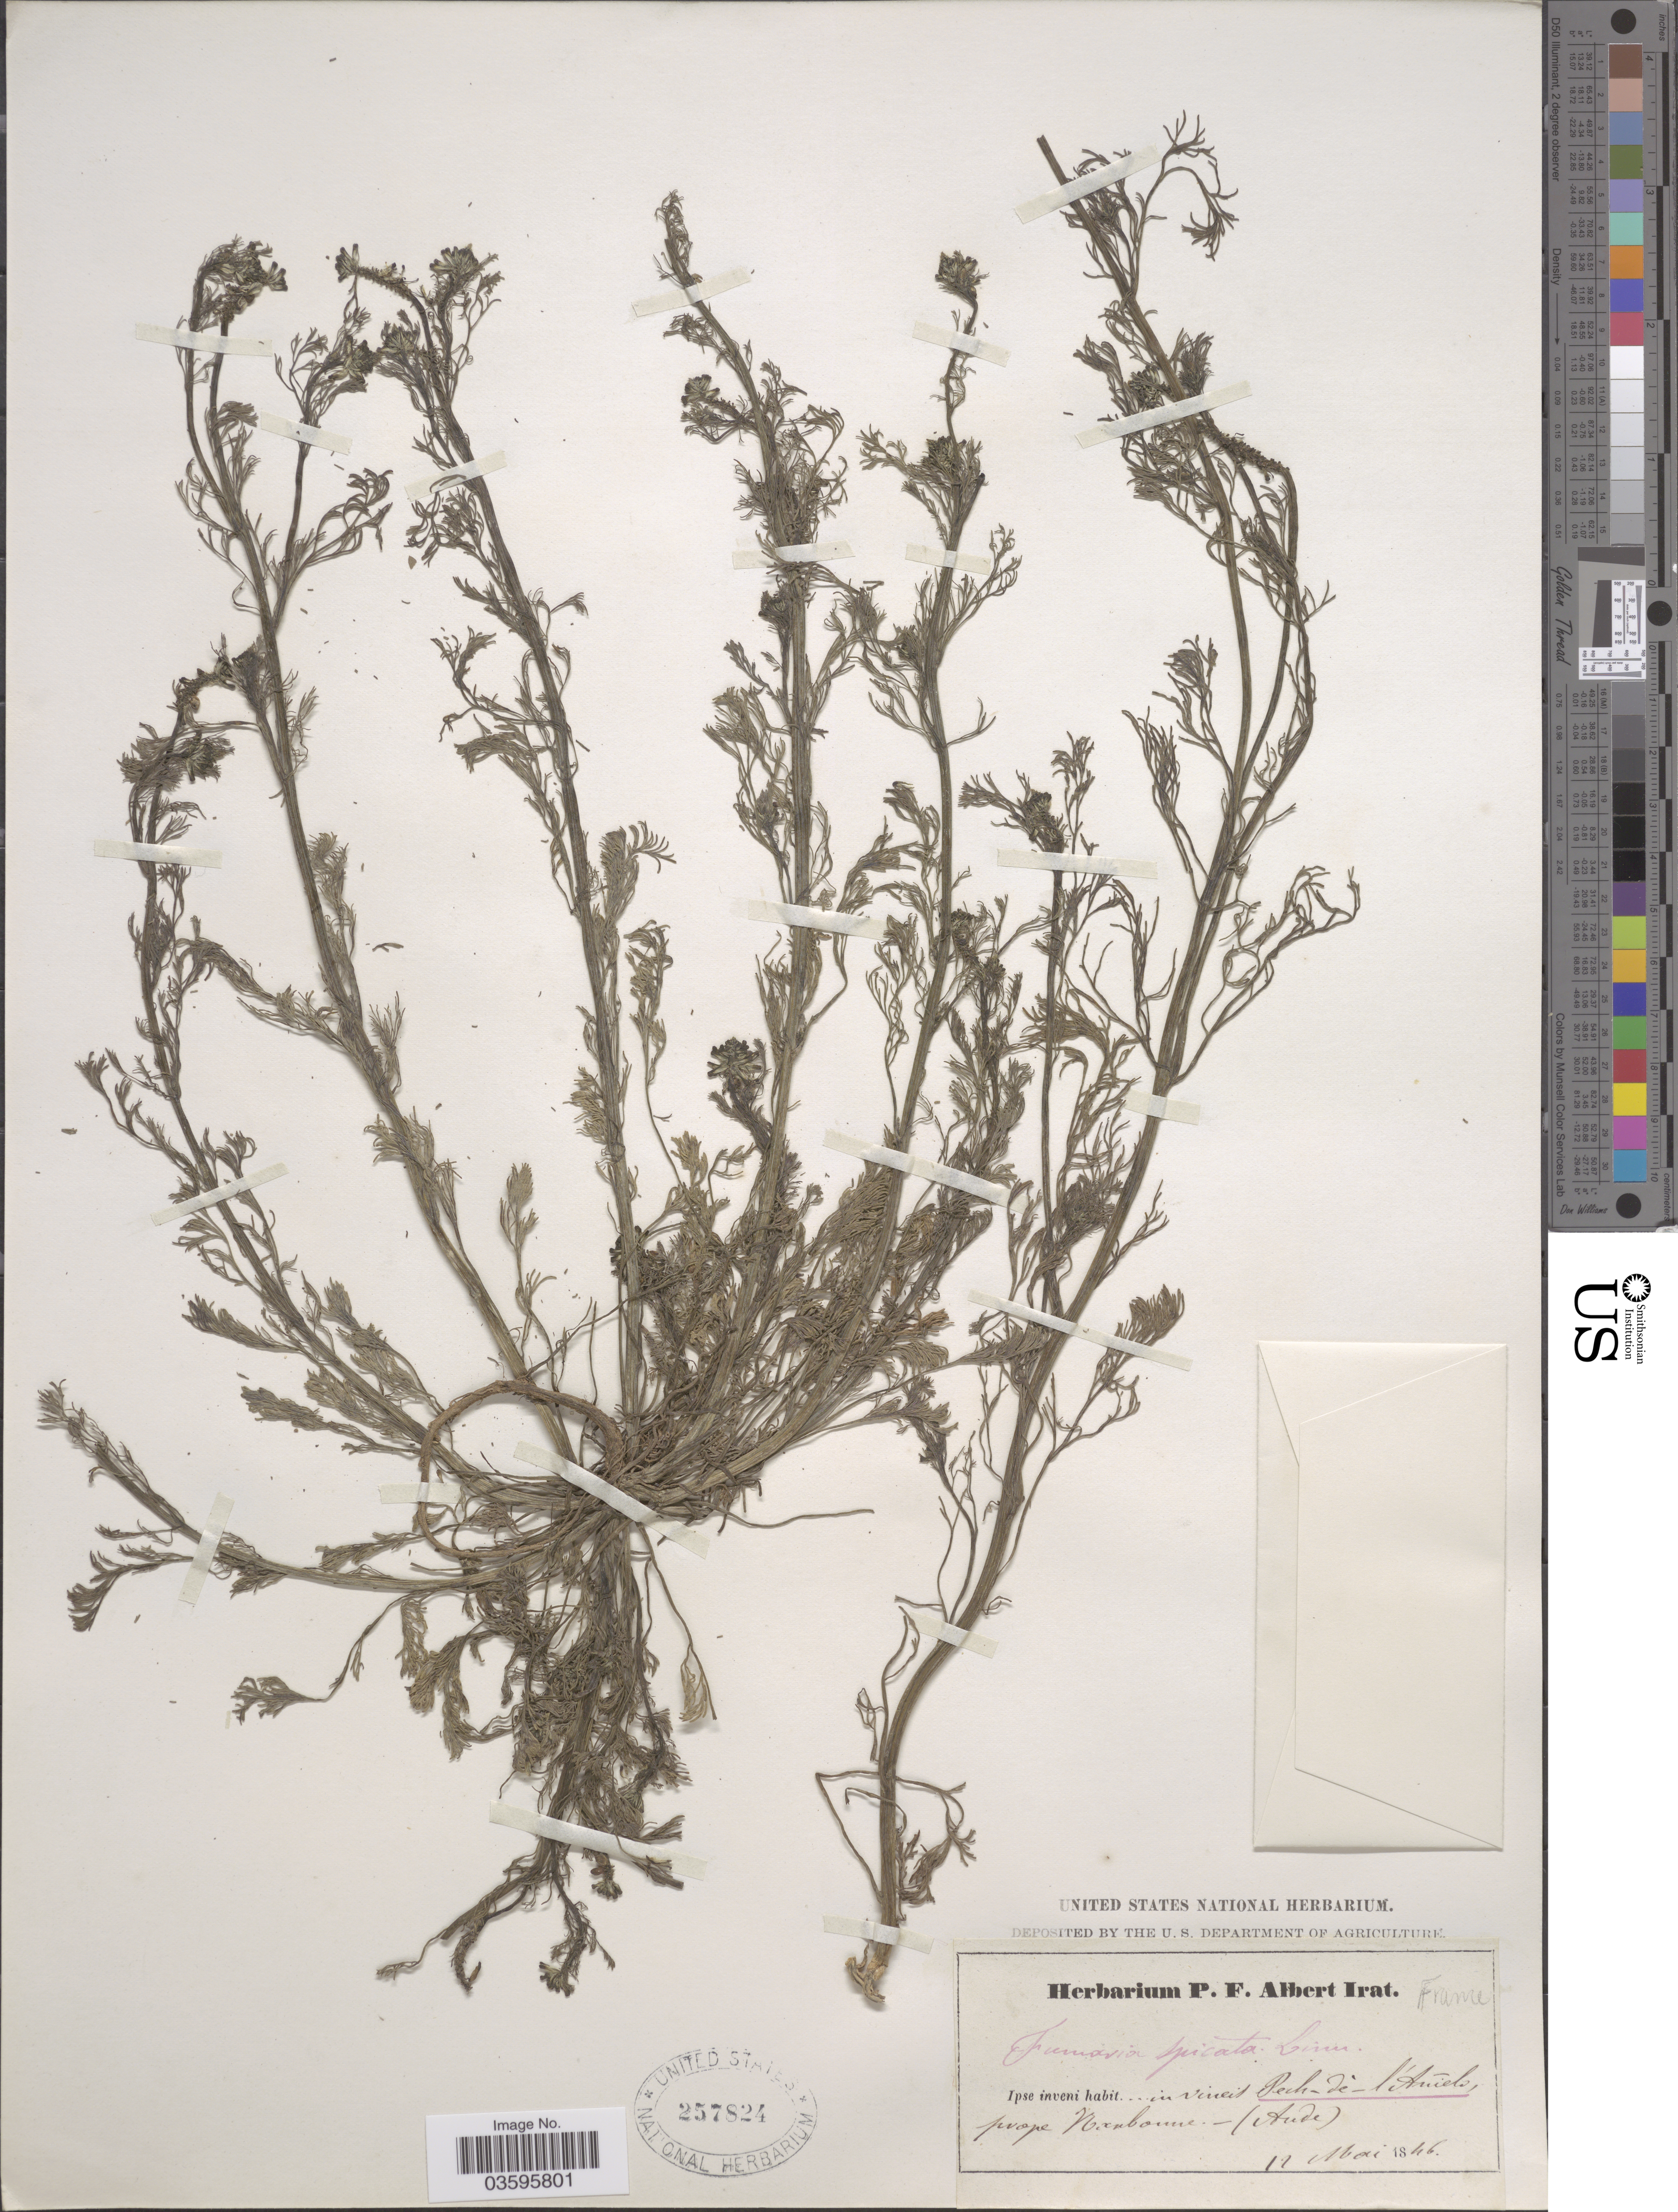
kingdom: Plantae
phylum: Tracheophyta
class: Magnoliopsida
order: Ranunculales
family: Papaveraceae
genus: Platycapnos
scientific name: Platycapnos spicatus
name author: (L.) Bernh.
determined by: Strong, M. T., (US), Smithsonian Institution - National Museum of Natural History (UNITED STATES)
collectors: Ex herb. P. F. Albert Irat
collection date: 1846-05-17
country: France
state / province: Occitanie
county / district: Aude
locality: In vincit Pech-de-l'Anielo [interpreted], prope Narbonne - (Aude).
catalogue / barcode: US 257824